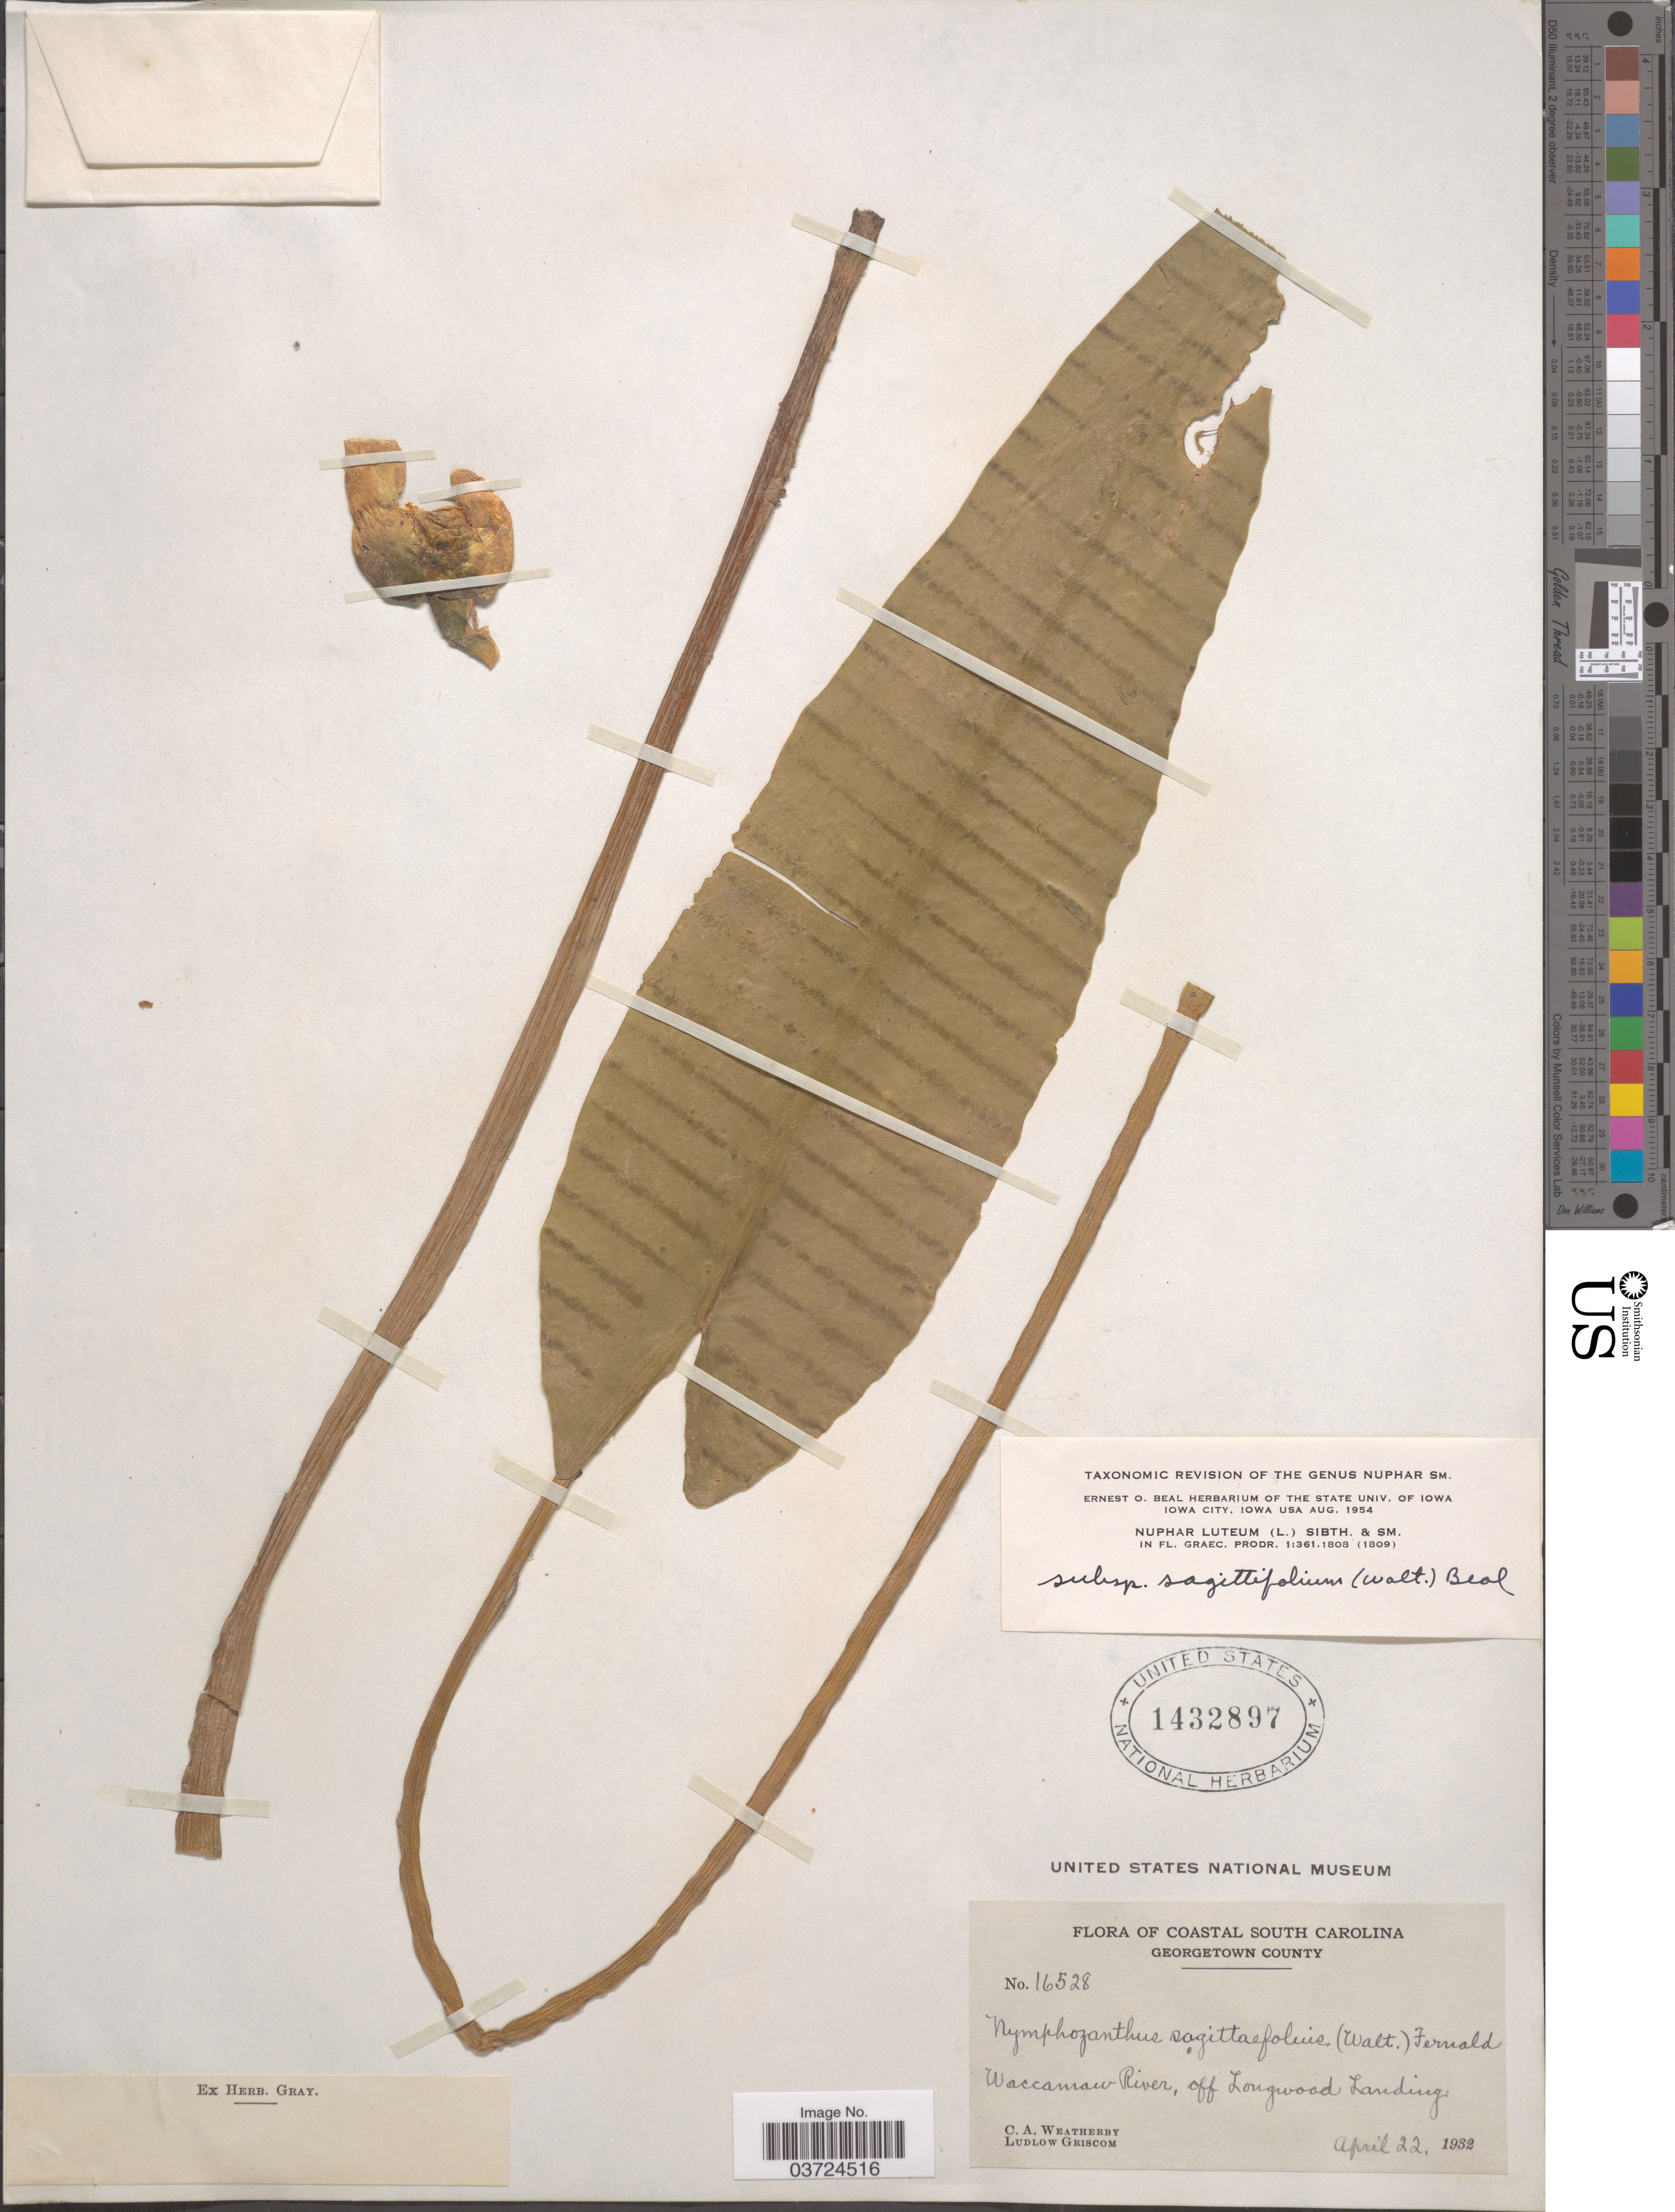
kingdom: Plantae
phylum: Tracheophyta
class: Magnoliopsida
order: Nymphaeales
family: Nymphaeaceae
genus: Nuphar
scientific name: Nuphar lutea subsp. sagittifolia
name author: (Walter) E.O. Beal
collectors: C. A. Weatherby & L. Griscom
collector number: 16528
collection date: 1932-04-22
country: United States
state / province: South Carolina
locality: Coastal South Carolina. Georgetown County. Waccamaw River, off Longwood Landing.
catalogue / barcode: US 1432897